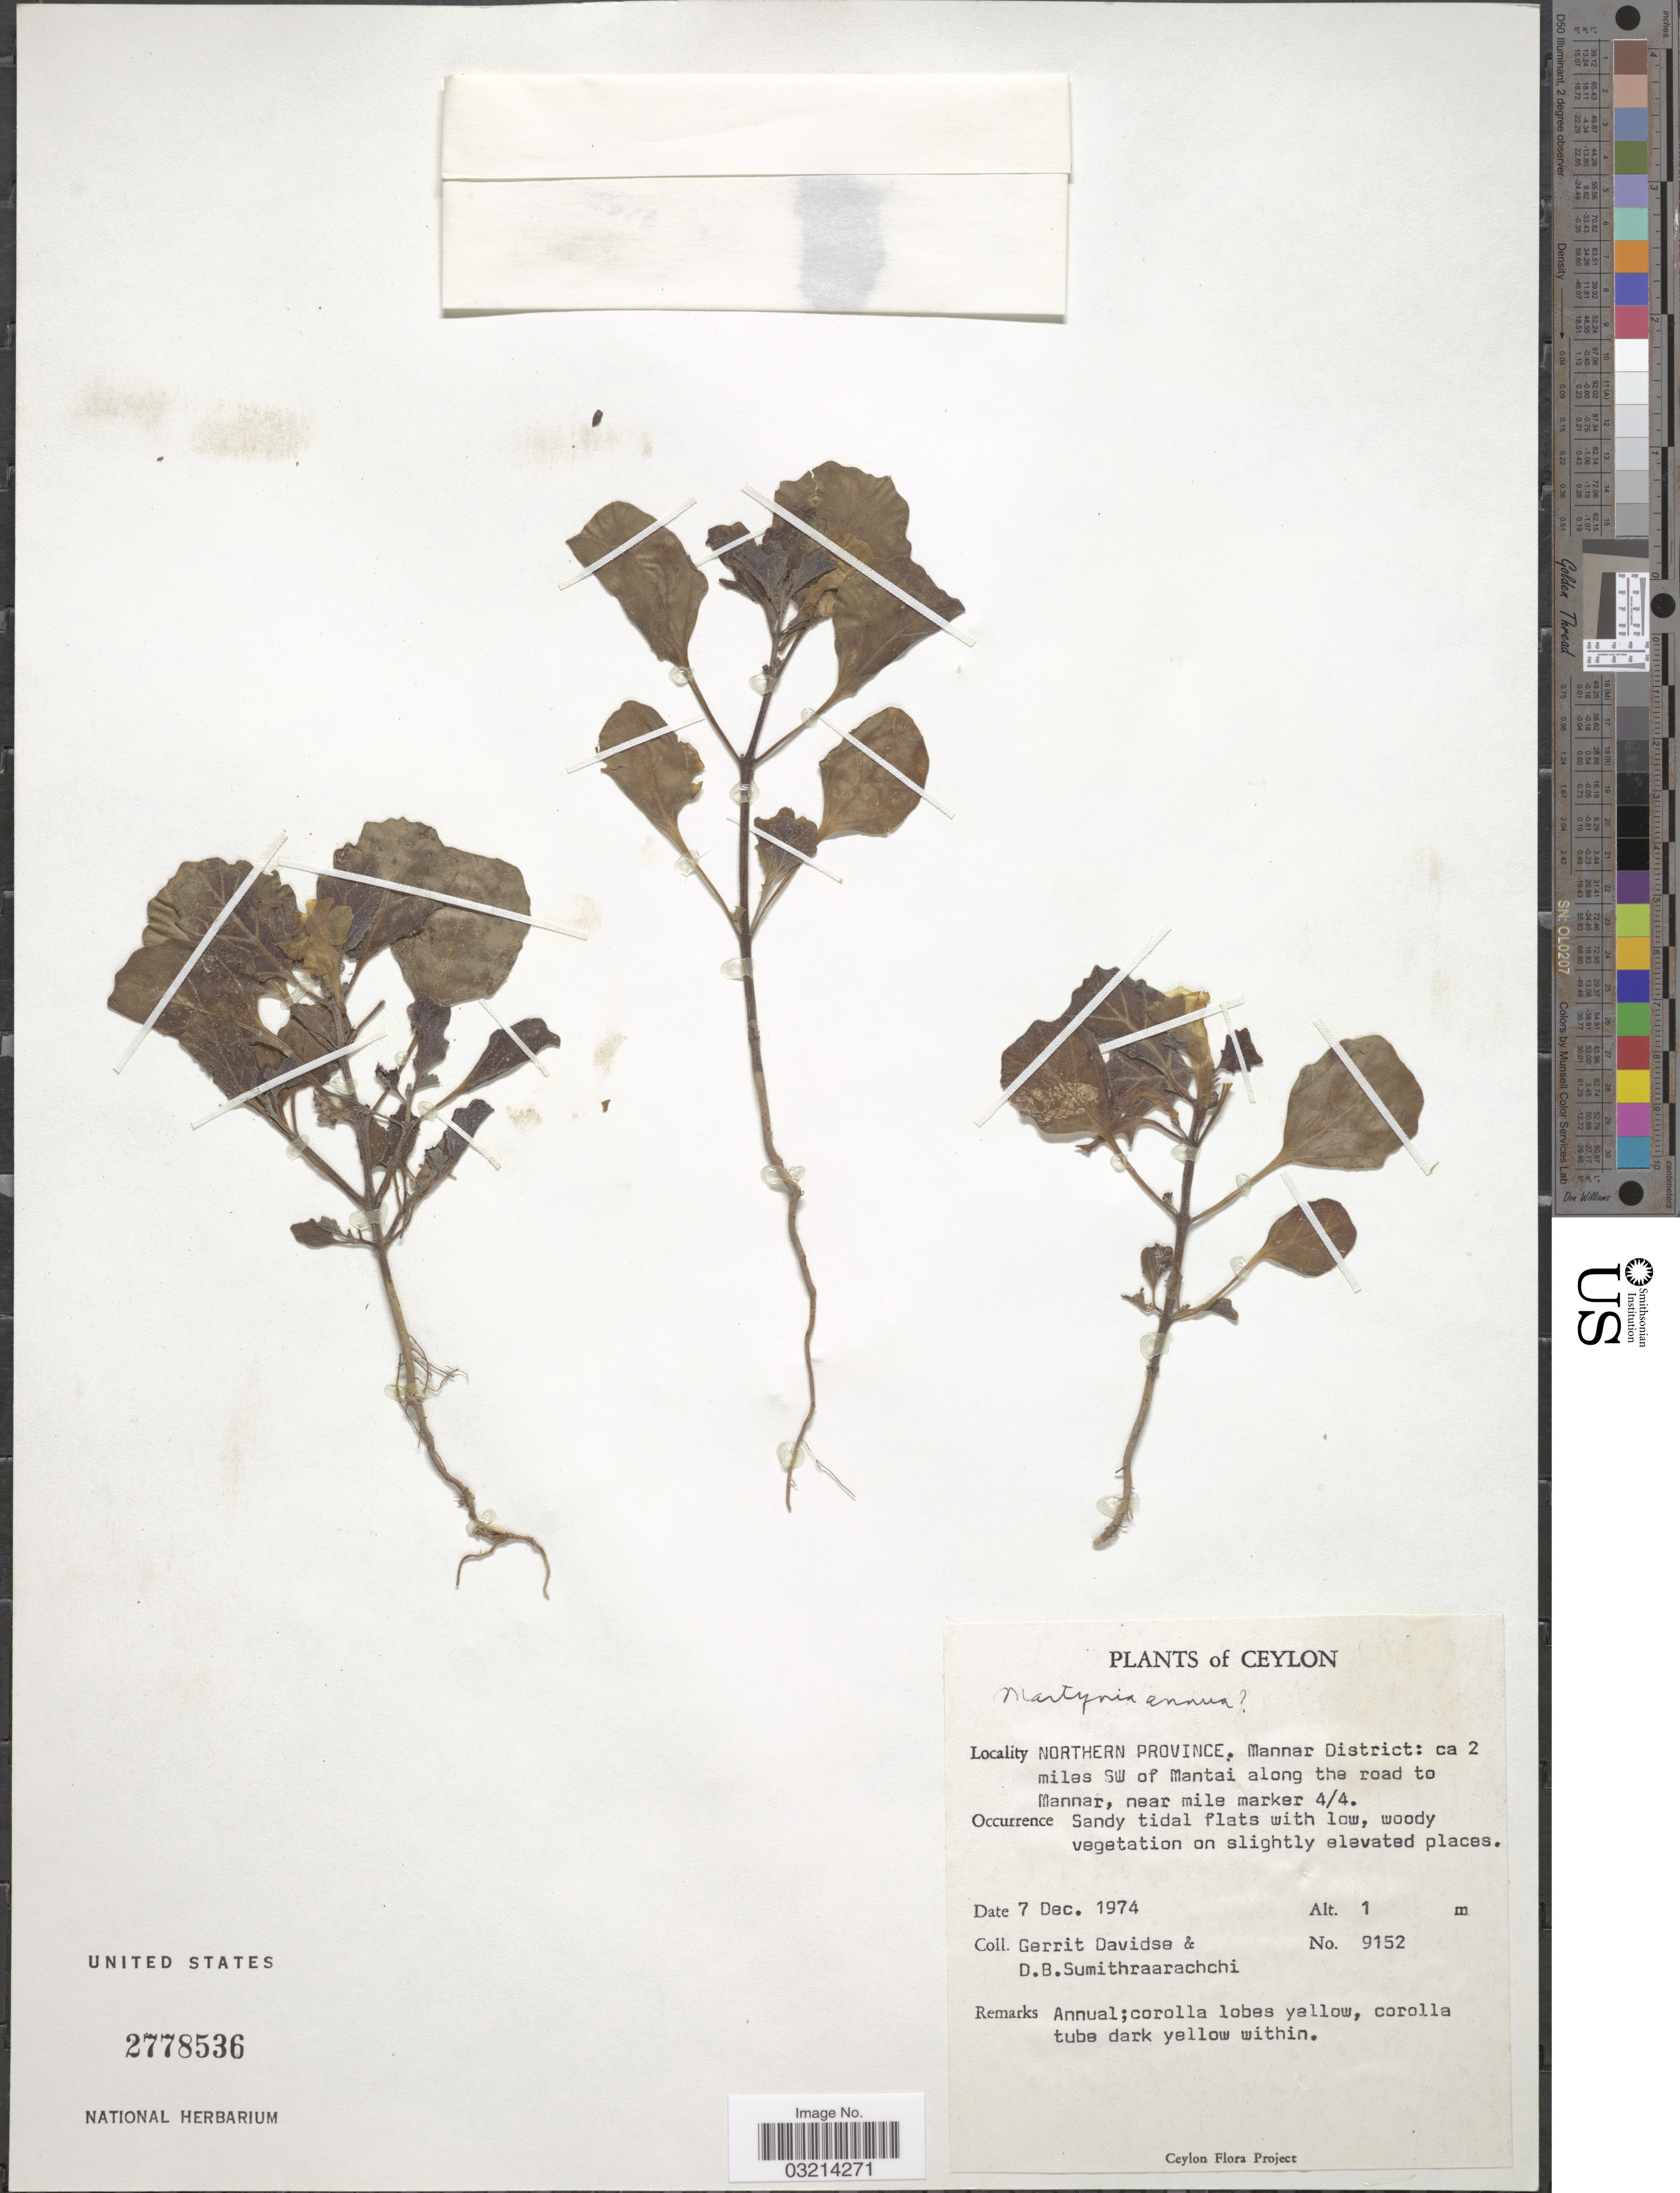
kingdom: Plantae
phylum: Tracheophyta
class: Magnoliopsida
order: Lamiales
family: Martyniaceae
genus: Martynia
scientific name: Martynia annua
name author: L.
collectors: G. Davidse & D. B. Sumithraarachchi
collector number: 9152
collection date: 1974-12-07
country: Sri Lanka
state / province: Northern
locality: Ceylon. Mannar District: ca 2 miles SW of Mantai along the road to Mannar, near mile marker 4/4.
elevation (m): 1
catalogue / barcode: US 2778536